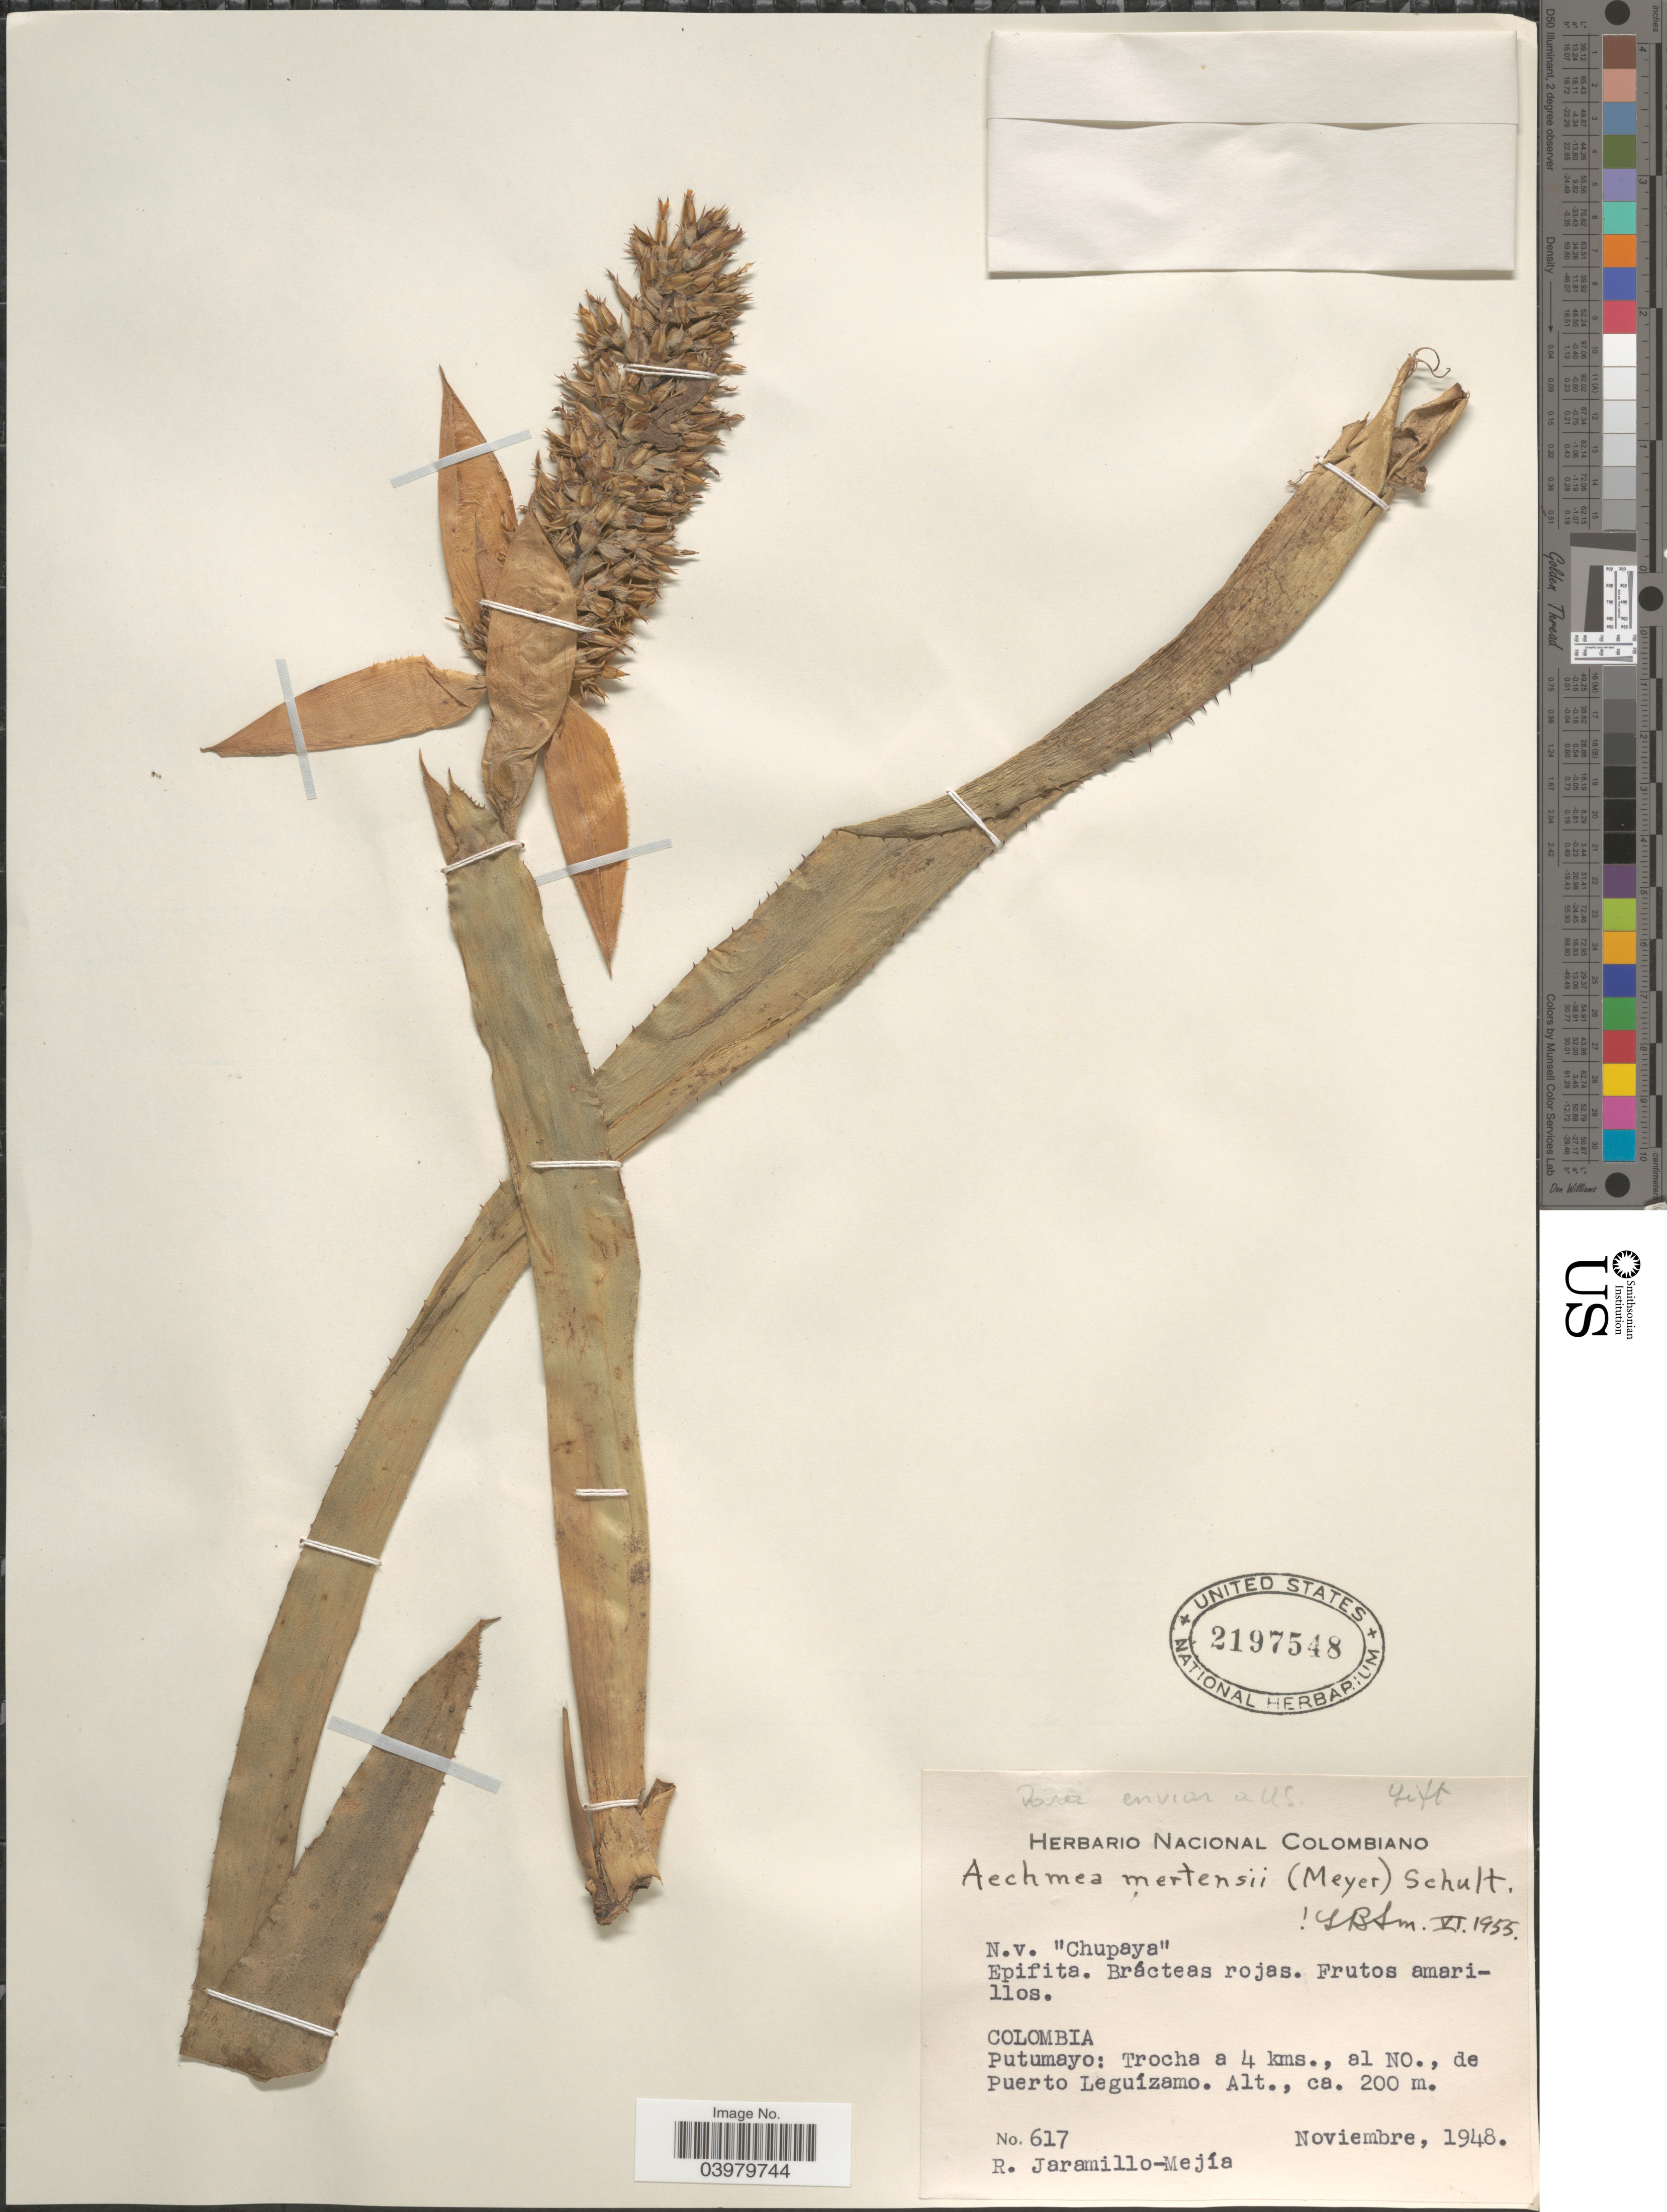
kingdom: Plantae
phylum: Tracheophyta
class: Liliopsida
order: Poales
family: Bromeliaceae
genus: Aechmea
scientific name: Aechmea mertensii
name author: (G. Mey.) Schult. & Schult. f.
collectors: R. Jaramillo M.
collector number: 617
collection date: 1948-11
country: Colombia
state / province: Putumayo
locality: Trocha a 4 kms., al NO., de Puerto Leguízamo.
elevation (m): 200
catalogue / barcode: US 2197548